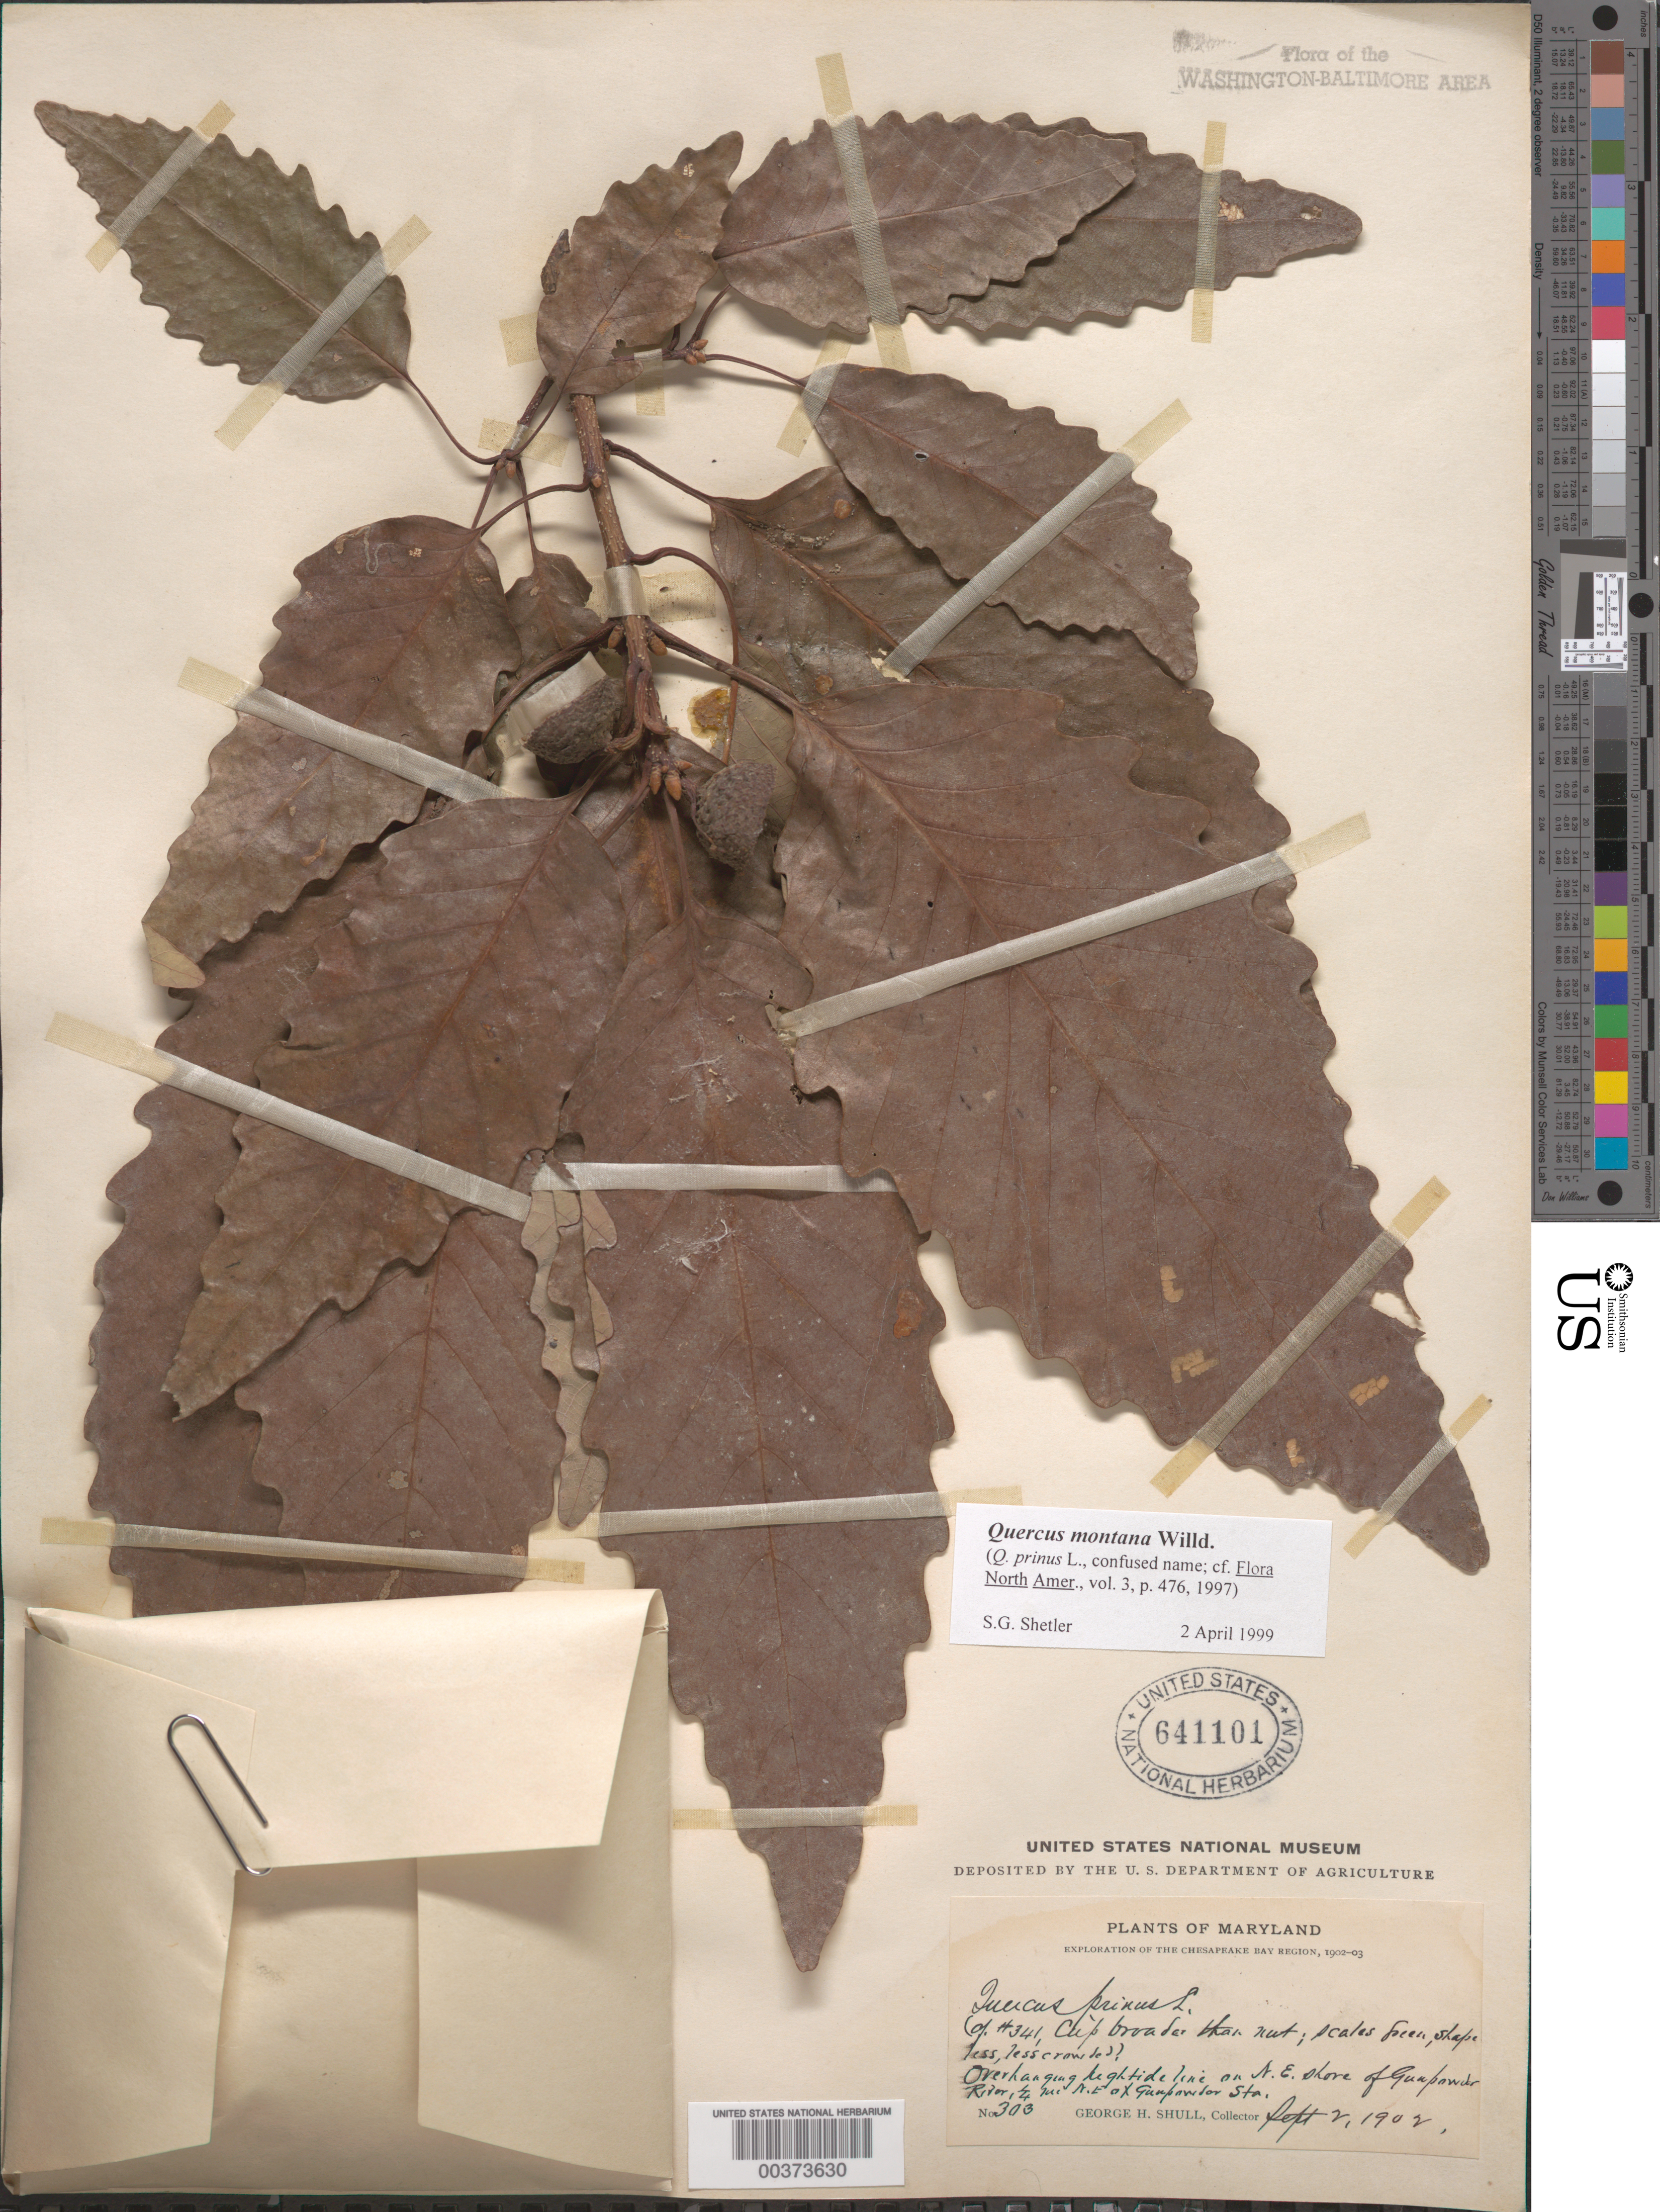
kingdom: Plantae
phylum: Tracheophyta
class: Magnoliopsida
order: Fagales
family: Fagaceae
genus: Quercus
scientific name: Quercus montana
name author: Willd.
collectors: G. H. Shull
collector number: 303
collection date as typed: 02 Sep 1902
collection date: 1902-09-02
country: United States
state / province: Maryland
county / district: Baltimore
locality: Gunpowder River, northeast of Gunpowder Station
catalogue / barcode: US 641101